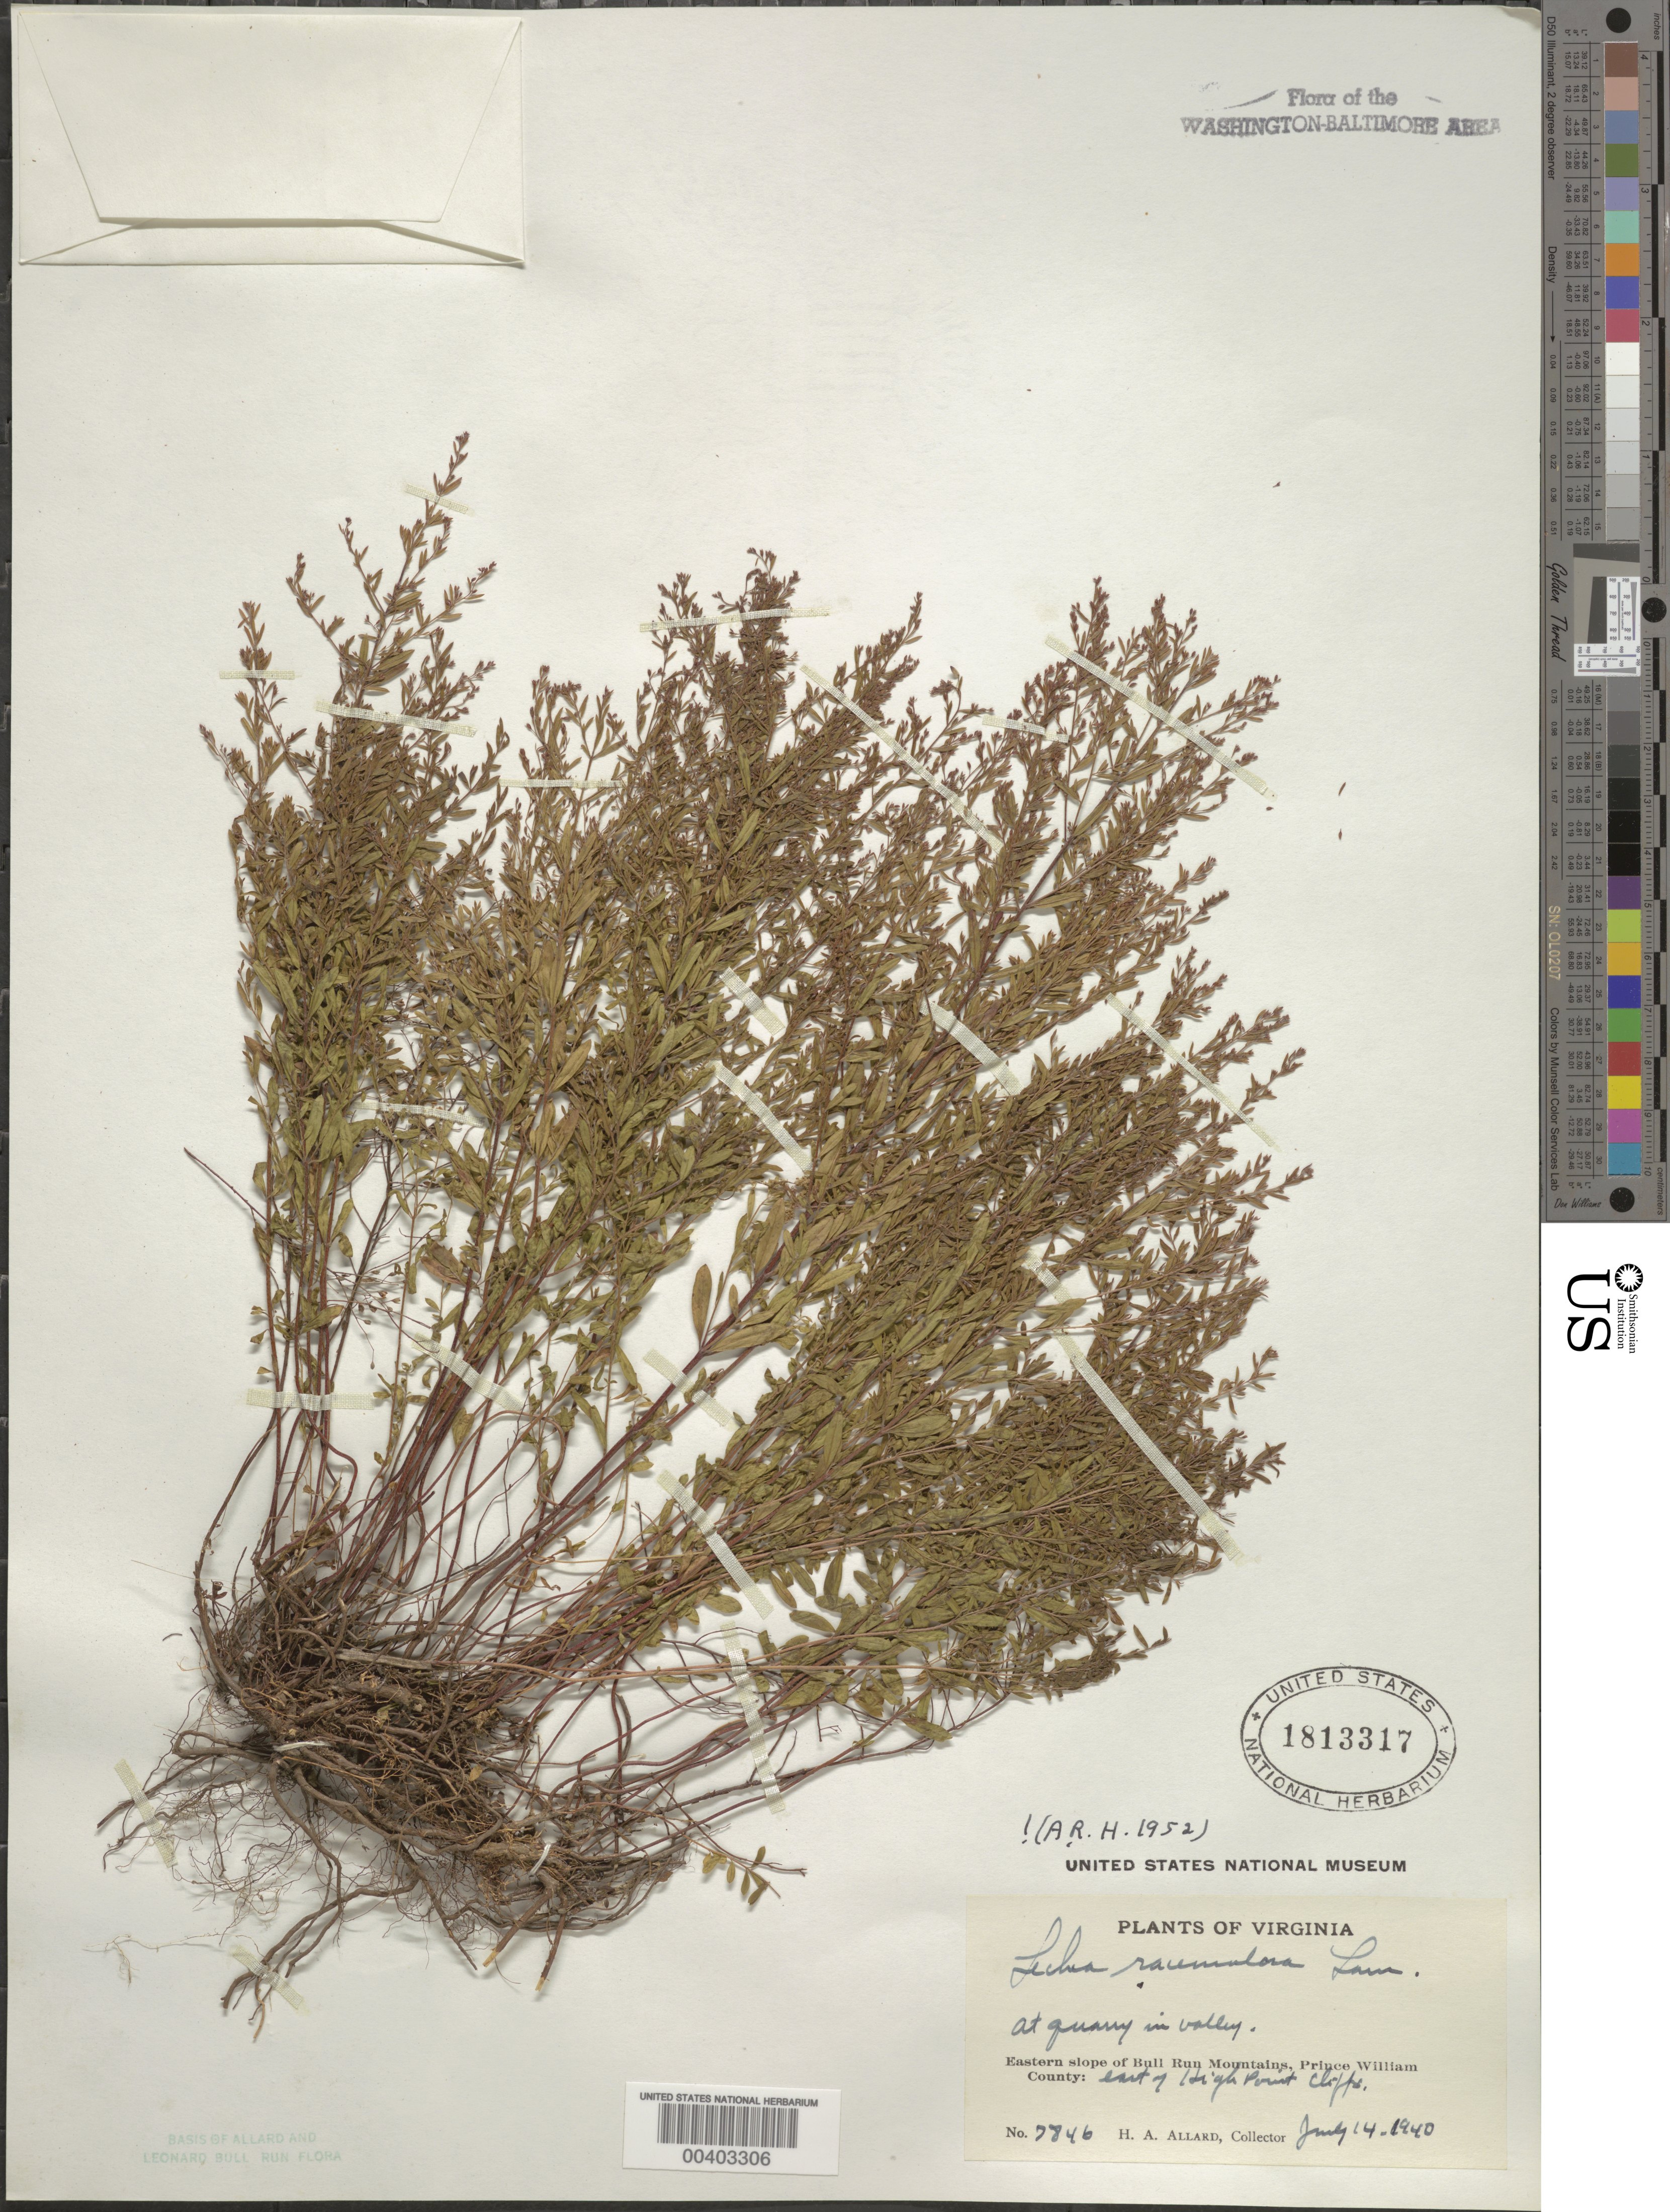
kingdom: Plantae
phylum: Tracheophyta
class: Magnoliopsida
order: Malvales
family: Cistaceae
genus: Lechea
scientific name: Lechea racemulosa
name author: Michx.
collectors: H. A. Allard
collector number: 7846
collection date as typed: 14 Jul 1940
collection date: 1940-07-14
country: United States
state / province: Virginia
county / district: Prince William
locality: East of High Point cliffs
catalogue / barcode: US 1813317